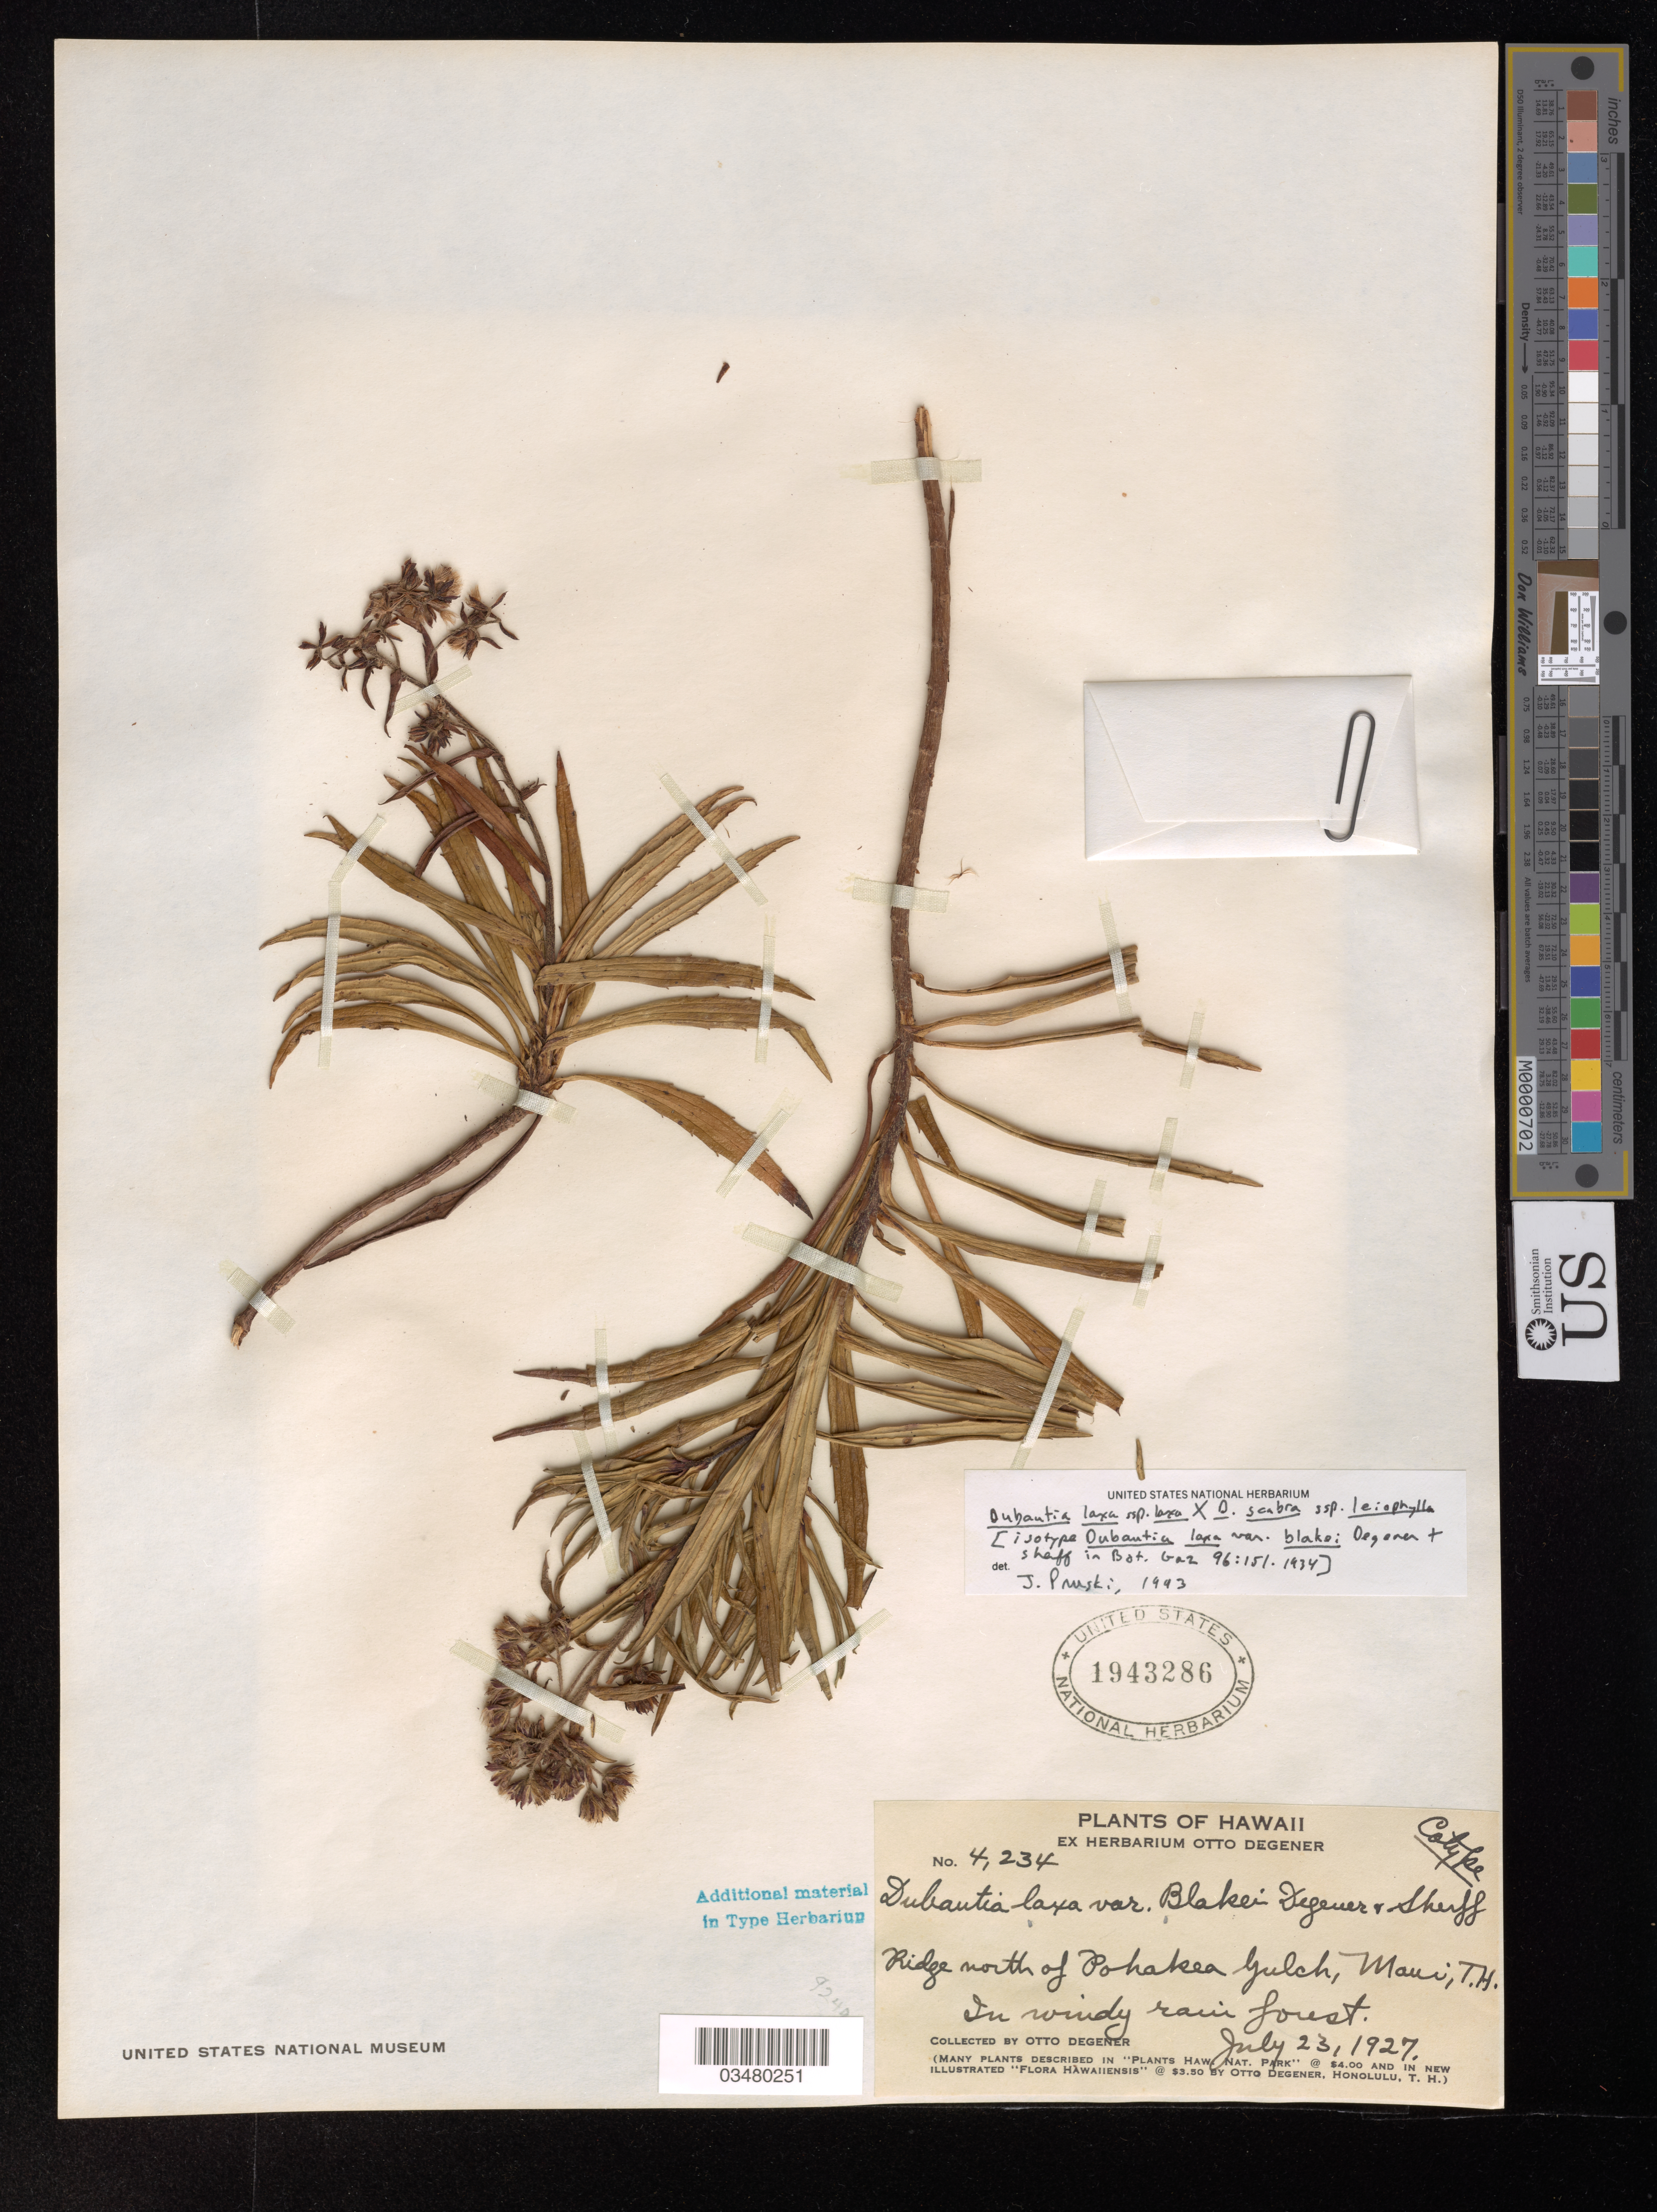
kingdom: Plantae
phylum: Tracheophyta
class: Magnoliopsida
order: Asterales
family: Asteraceae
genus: Dubautia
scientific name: Dubautia laxa var. blakei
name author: O. Deg. & Sherff in Sherff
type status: Isotype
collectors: O. Degener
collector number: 4234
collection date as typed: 23 Jul 1927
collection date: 1927-07-23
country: United States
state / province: Hawaii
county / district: Maui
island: Maui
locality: Ridge north of Pohakea Gulch, Maui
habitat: Windy rain forest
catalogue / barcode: US 1943286-2